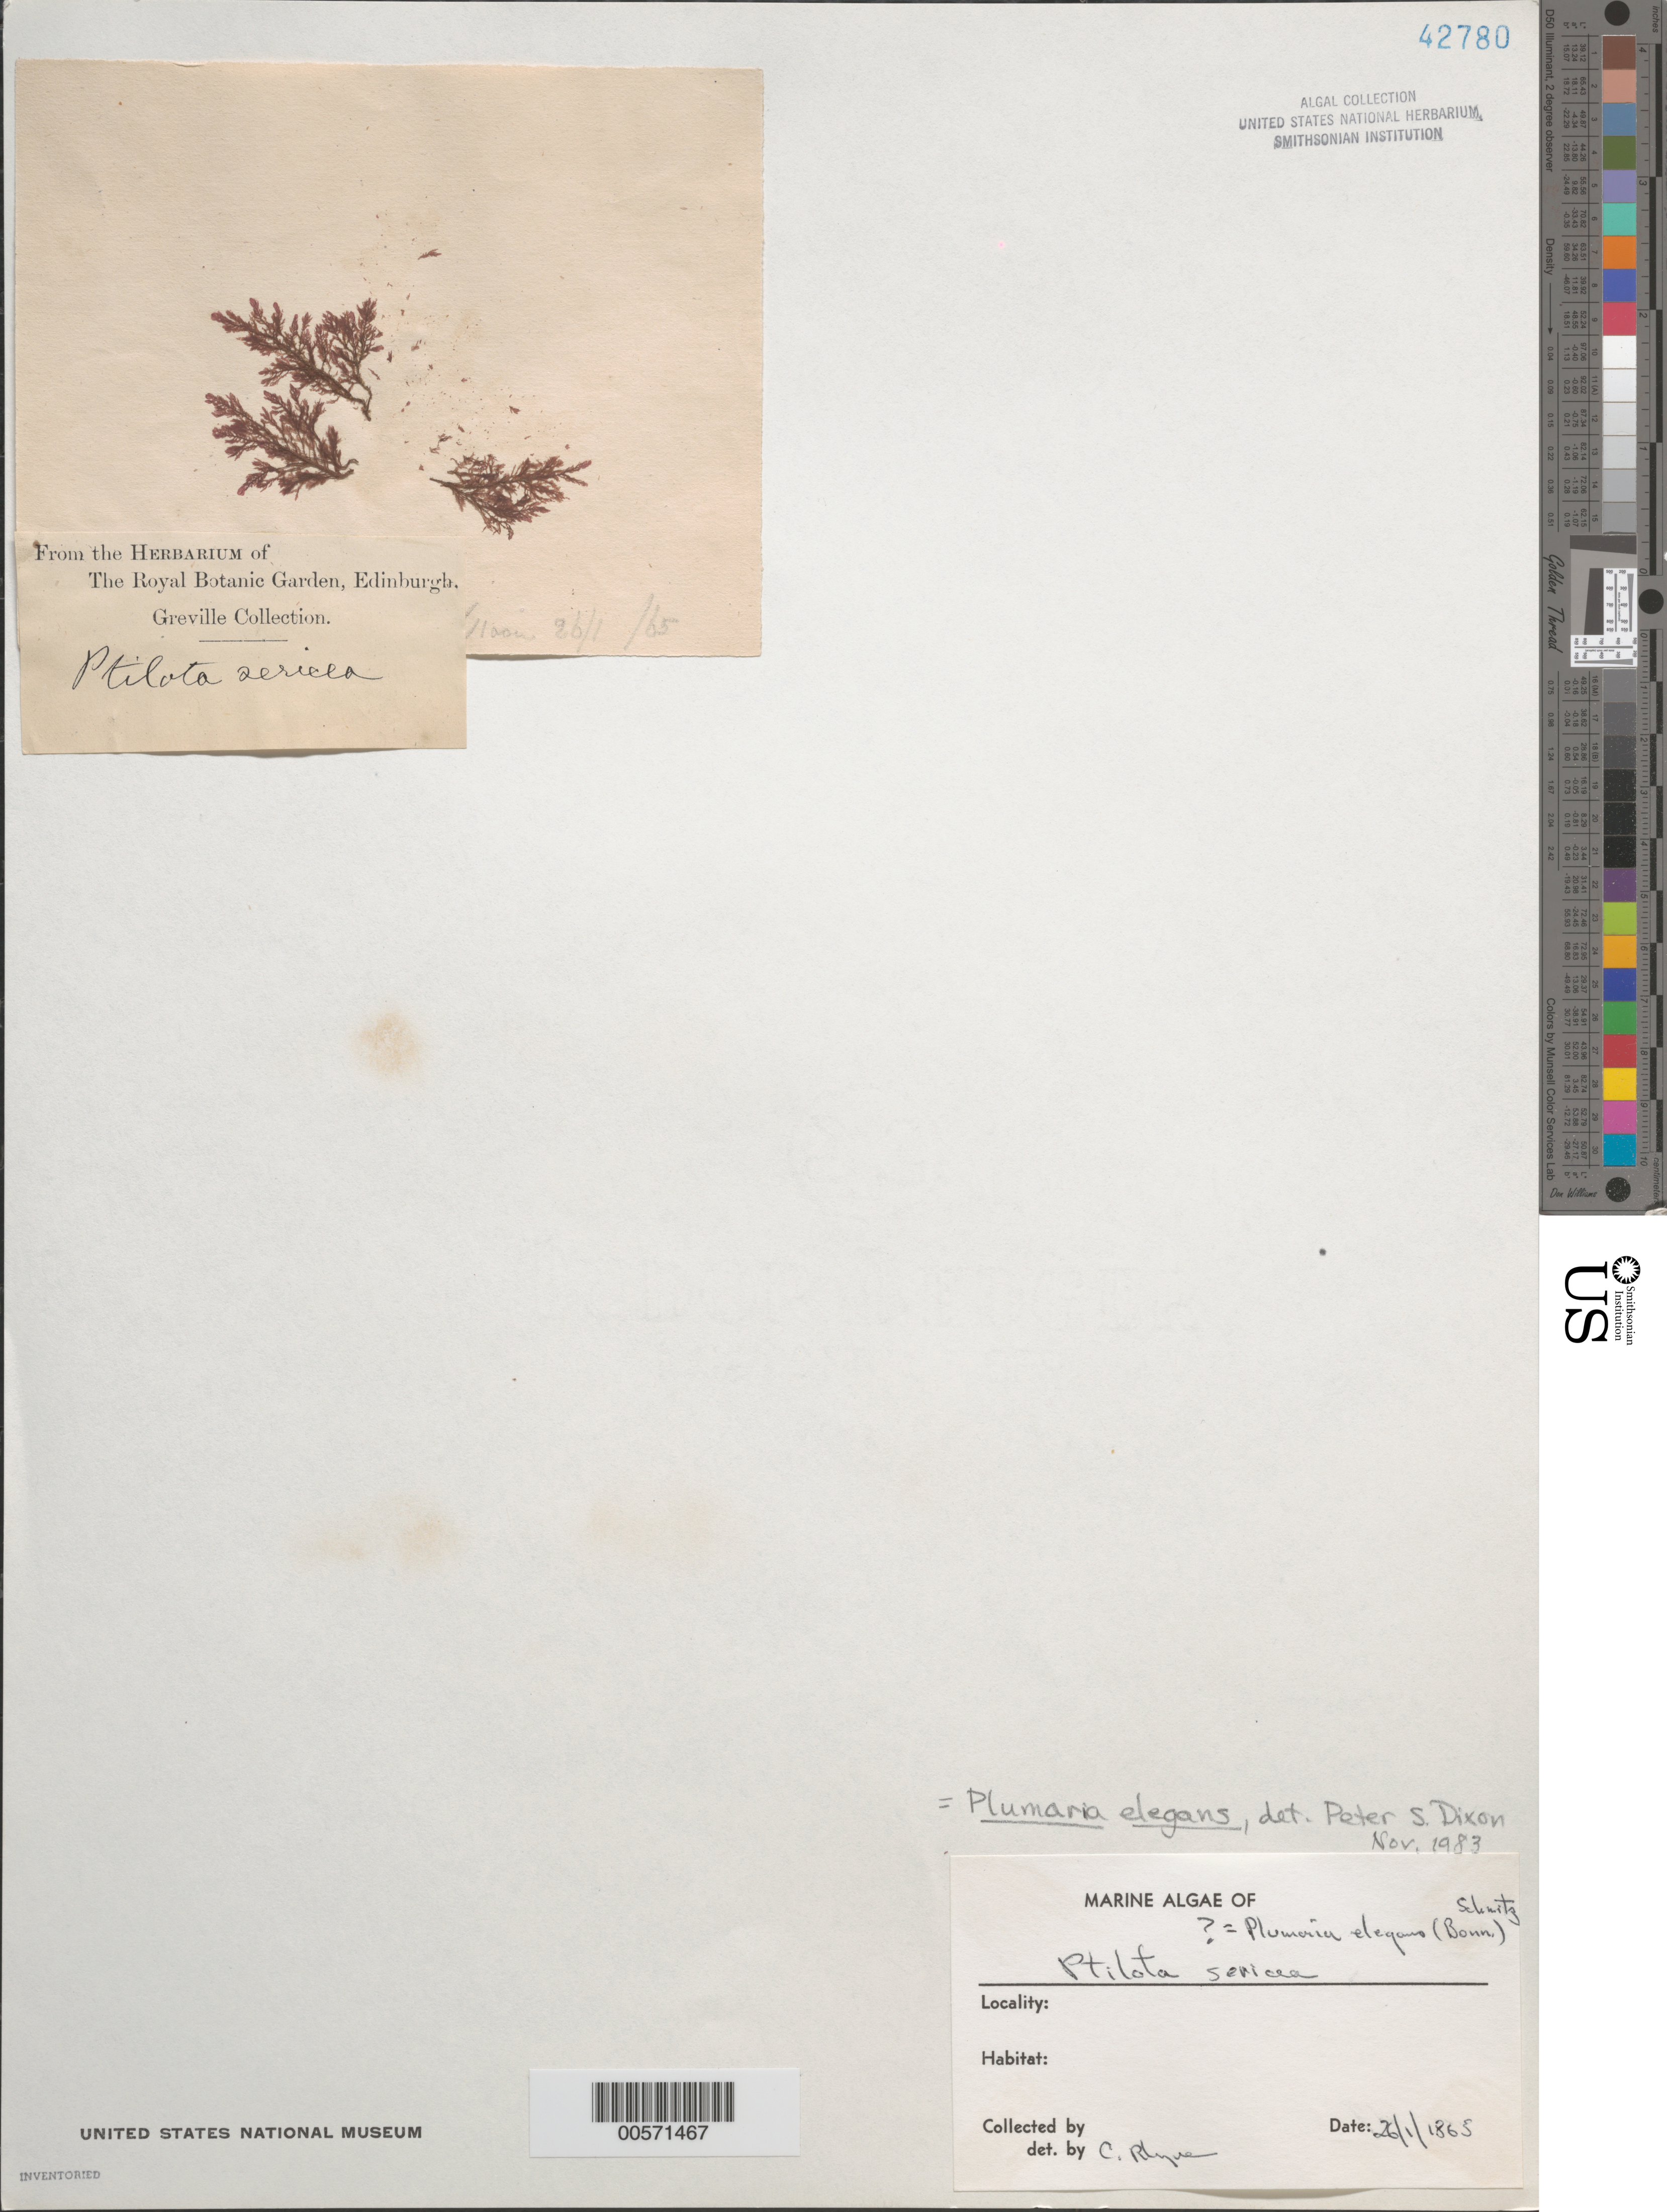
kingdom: Plantae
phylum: Rhodophyta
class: Florideophyceae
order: Ceramiales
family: Wrangeliaceae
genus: Plumaria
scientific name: Plumaria plumosa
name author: (Hudson) Kuntze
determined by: Algae name updating Project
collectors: R. K. Greville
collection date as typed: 26 Jan 1865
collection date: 1865-01-26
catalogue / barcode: US 42780